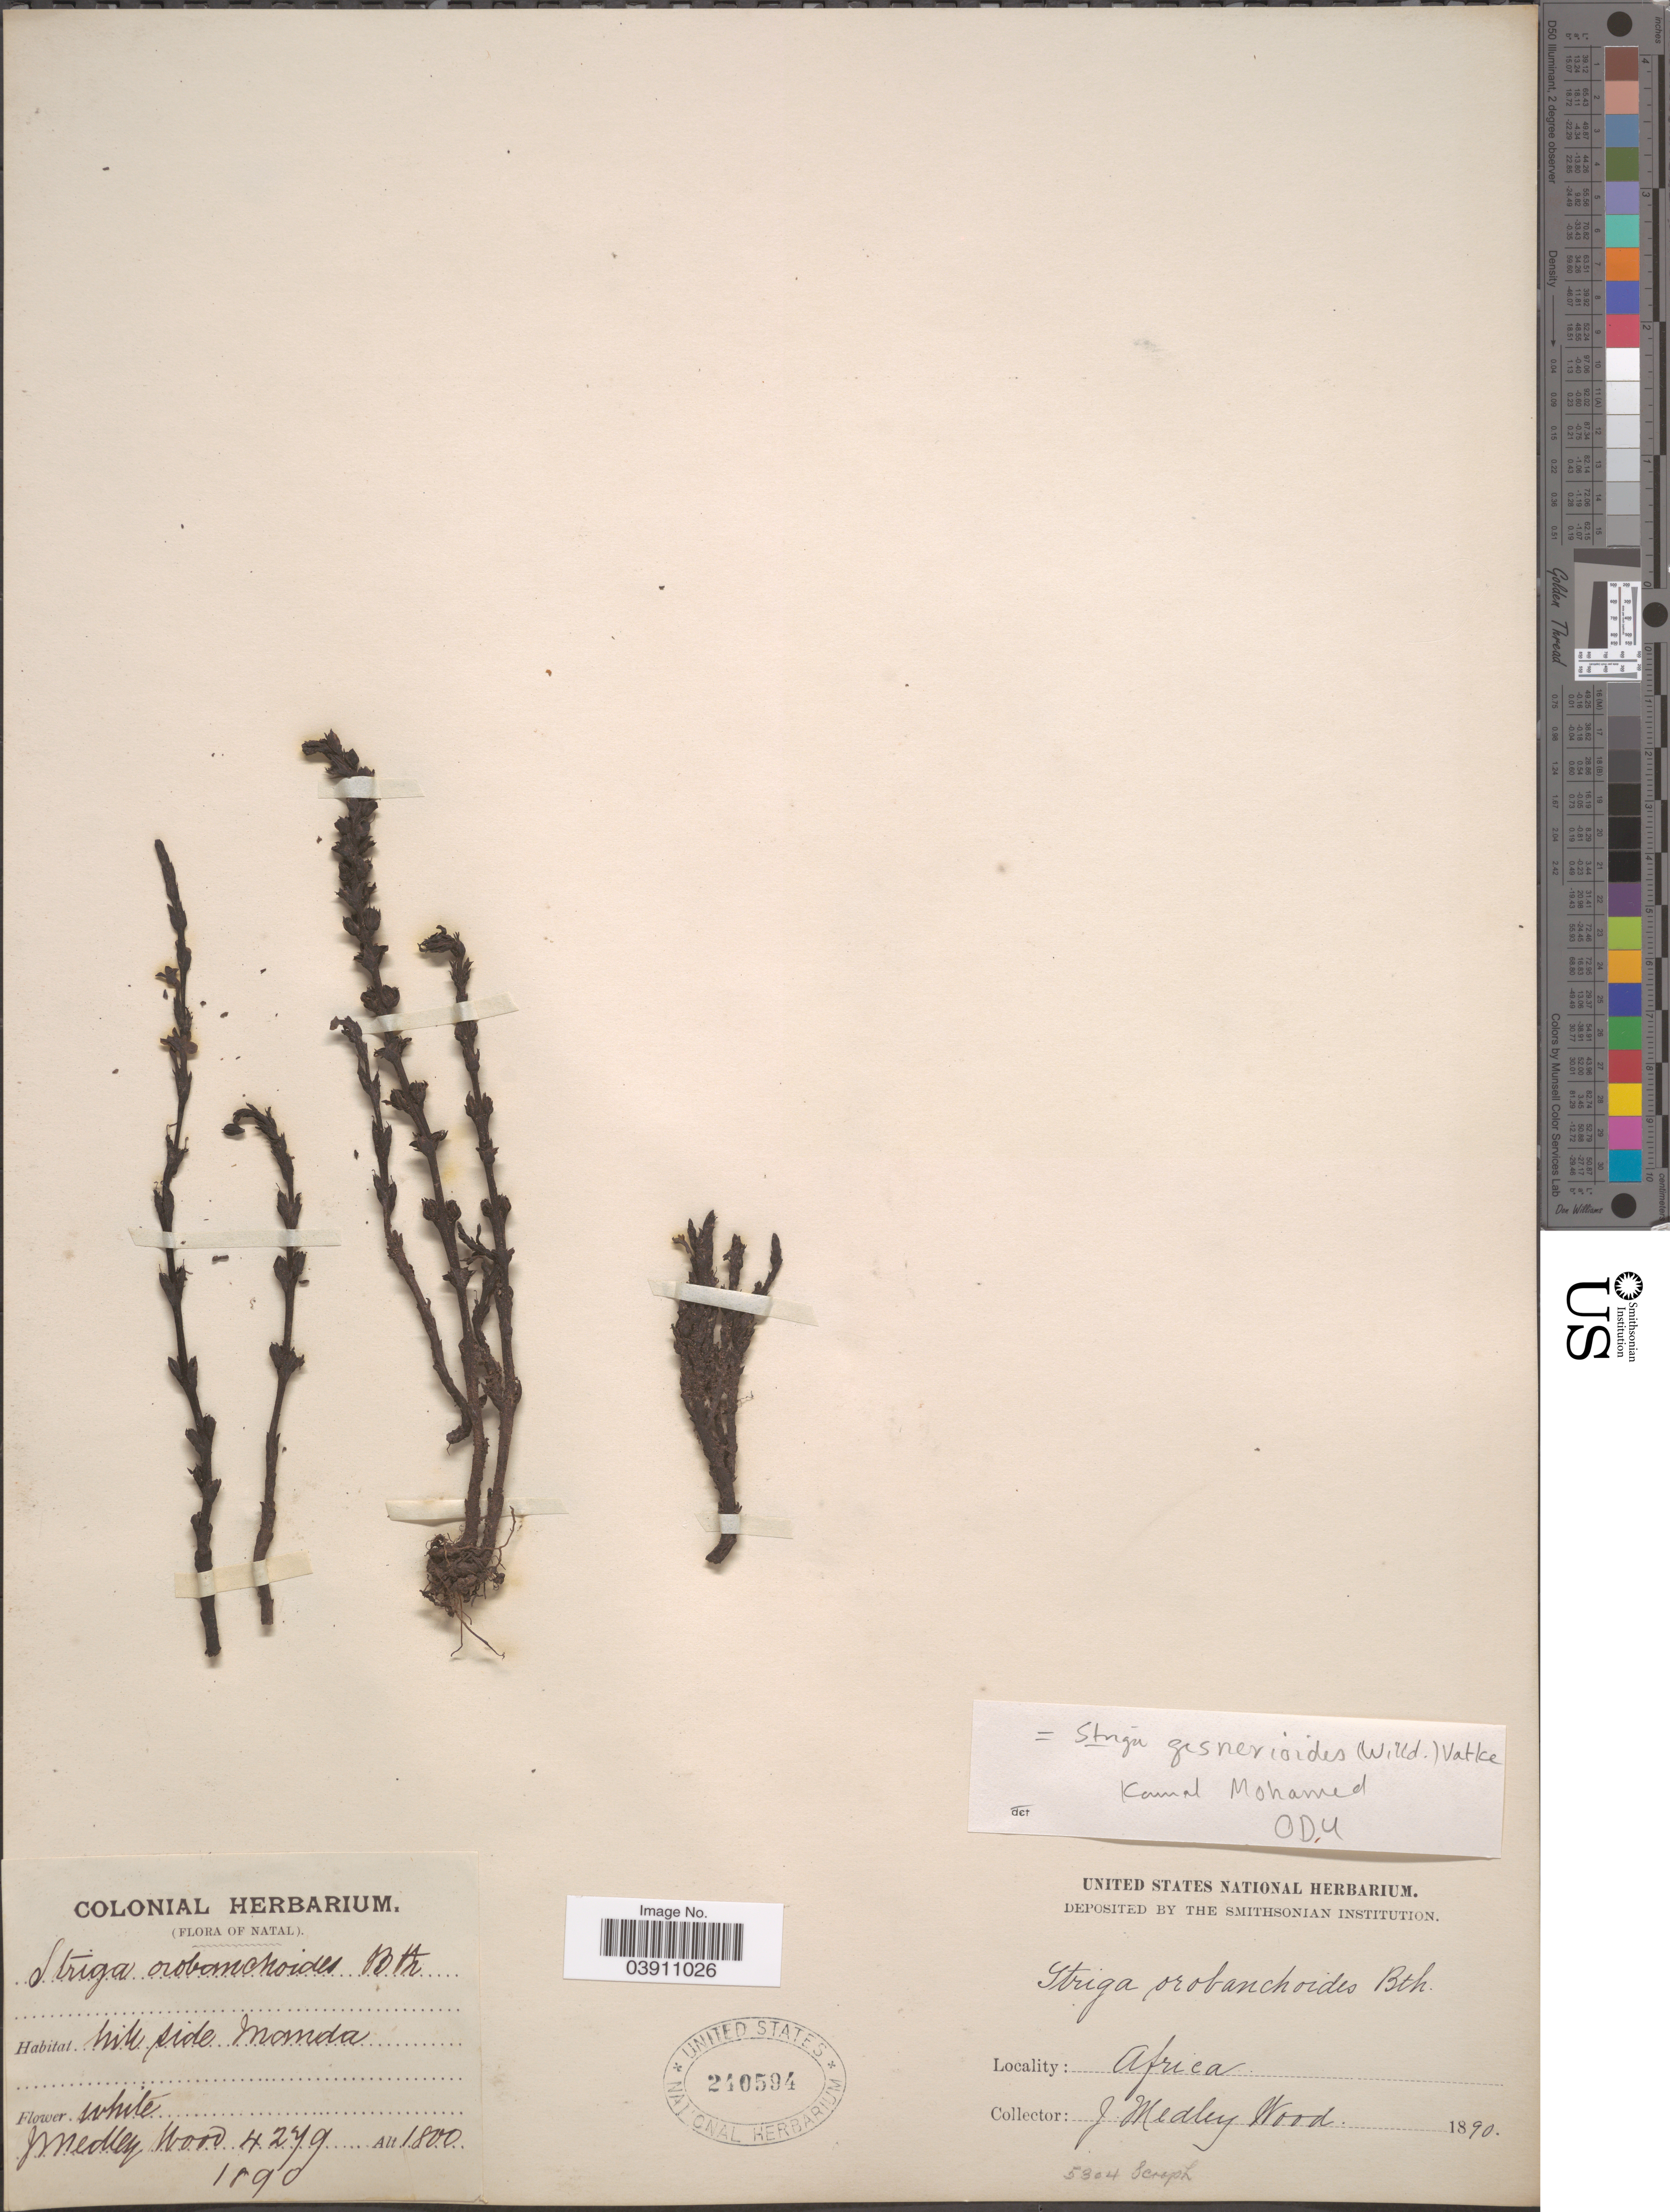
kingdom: Plantae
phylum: Tracheophyta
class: Magnoliopsida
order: Lamiales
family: Orobanchaceae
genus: Striga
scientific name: Striga orobanchoides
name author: (R. Br.) Benth.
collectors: J. Medley Wood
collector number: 4279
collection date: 1890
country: South Africa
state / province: KwaZulu-Natal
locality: Hill side Inanda.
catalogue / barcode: US 240594